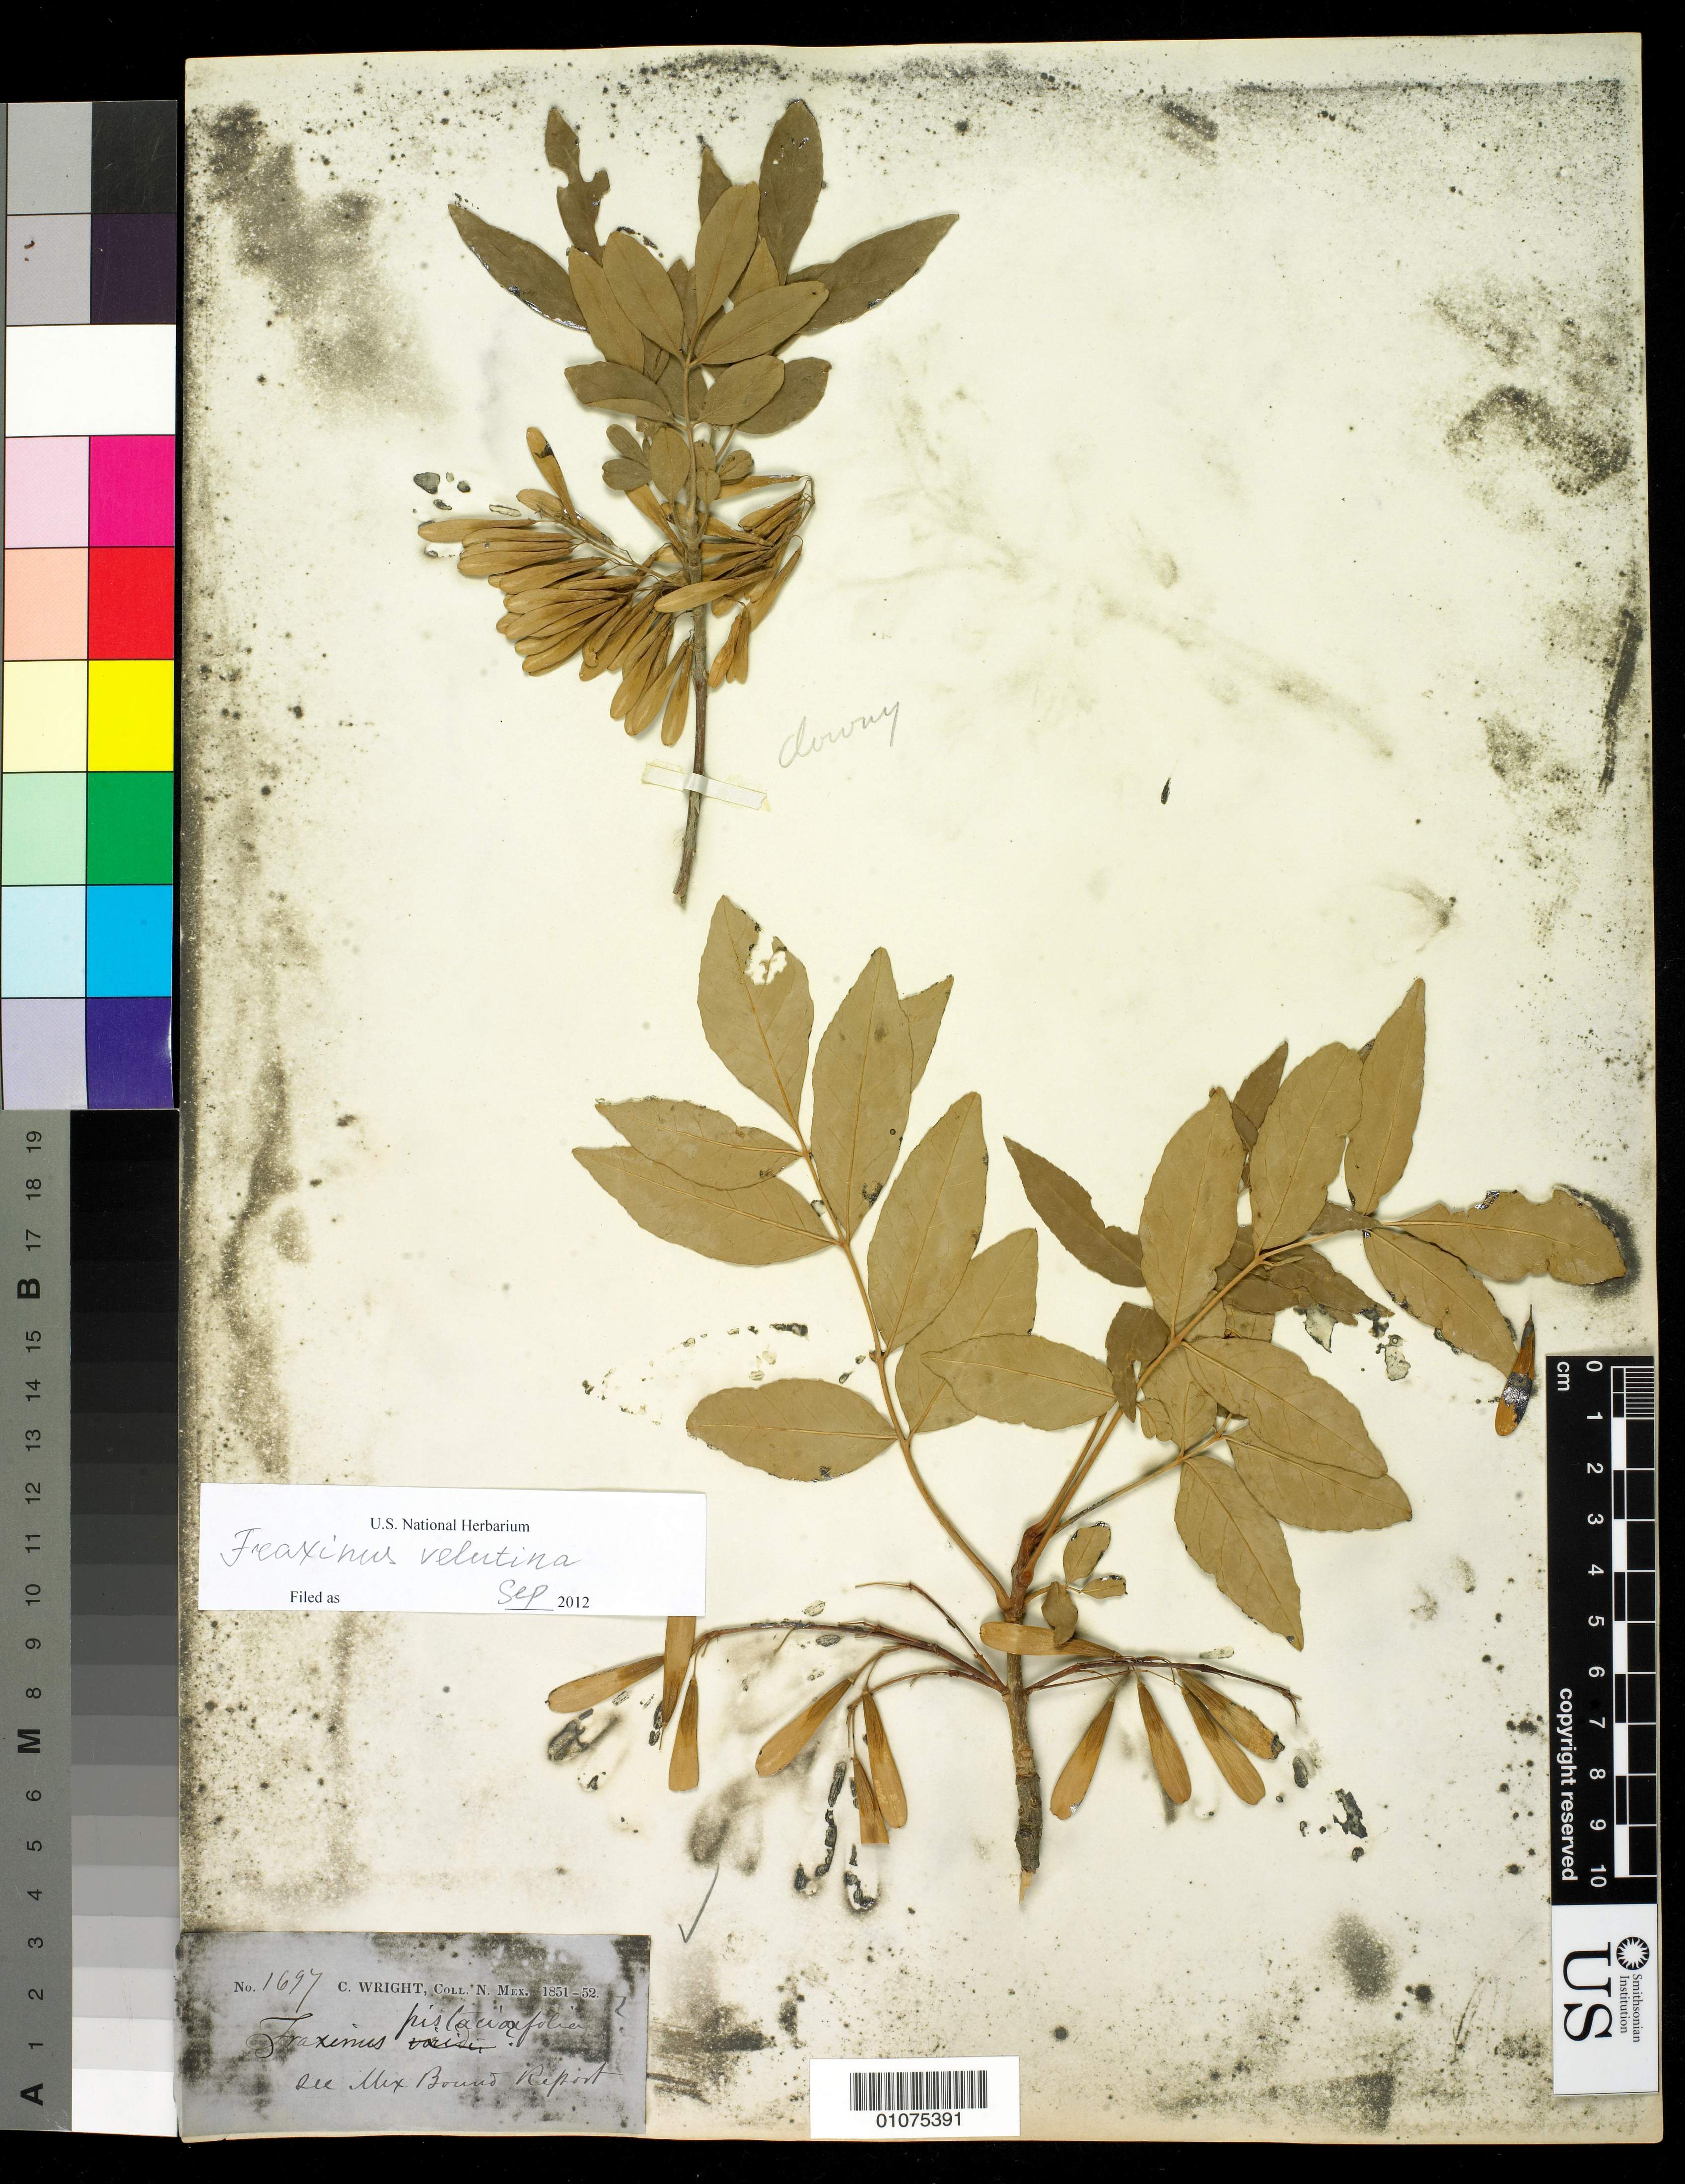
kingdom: Plantae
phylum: Tracheophyta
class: Magnoliopsida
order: Lamiales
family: Oleaceae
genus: Fraxinus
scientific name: Fraxinus velutina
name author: Torr.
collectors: C. Wright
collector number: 1697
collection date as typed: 1851 to -- --- 1852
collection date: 1851/1852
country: United States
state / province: New Mexico